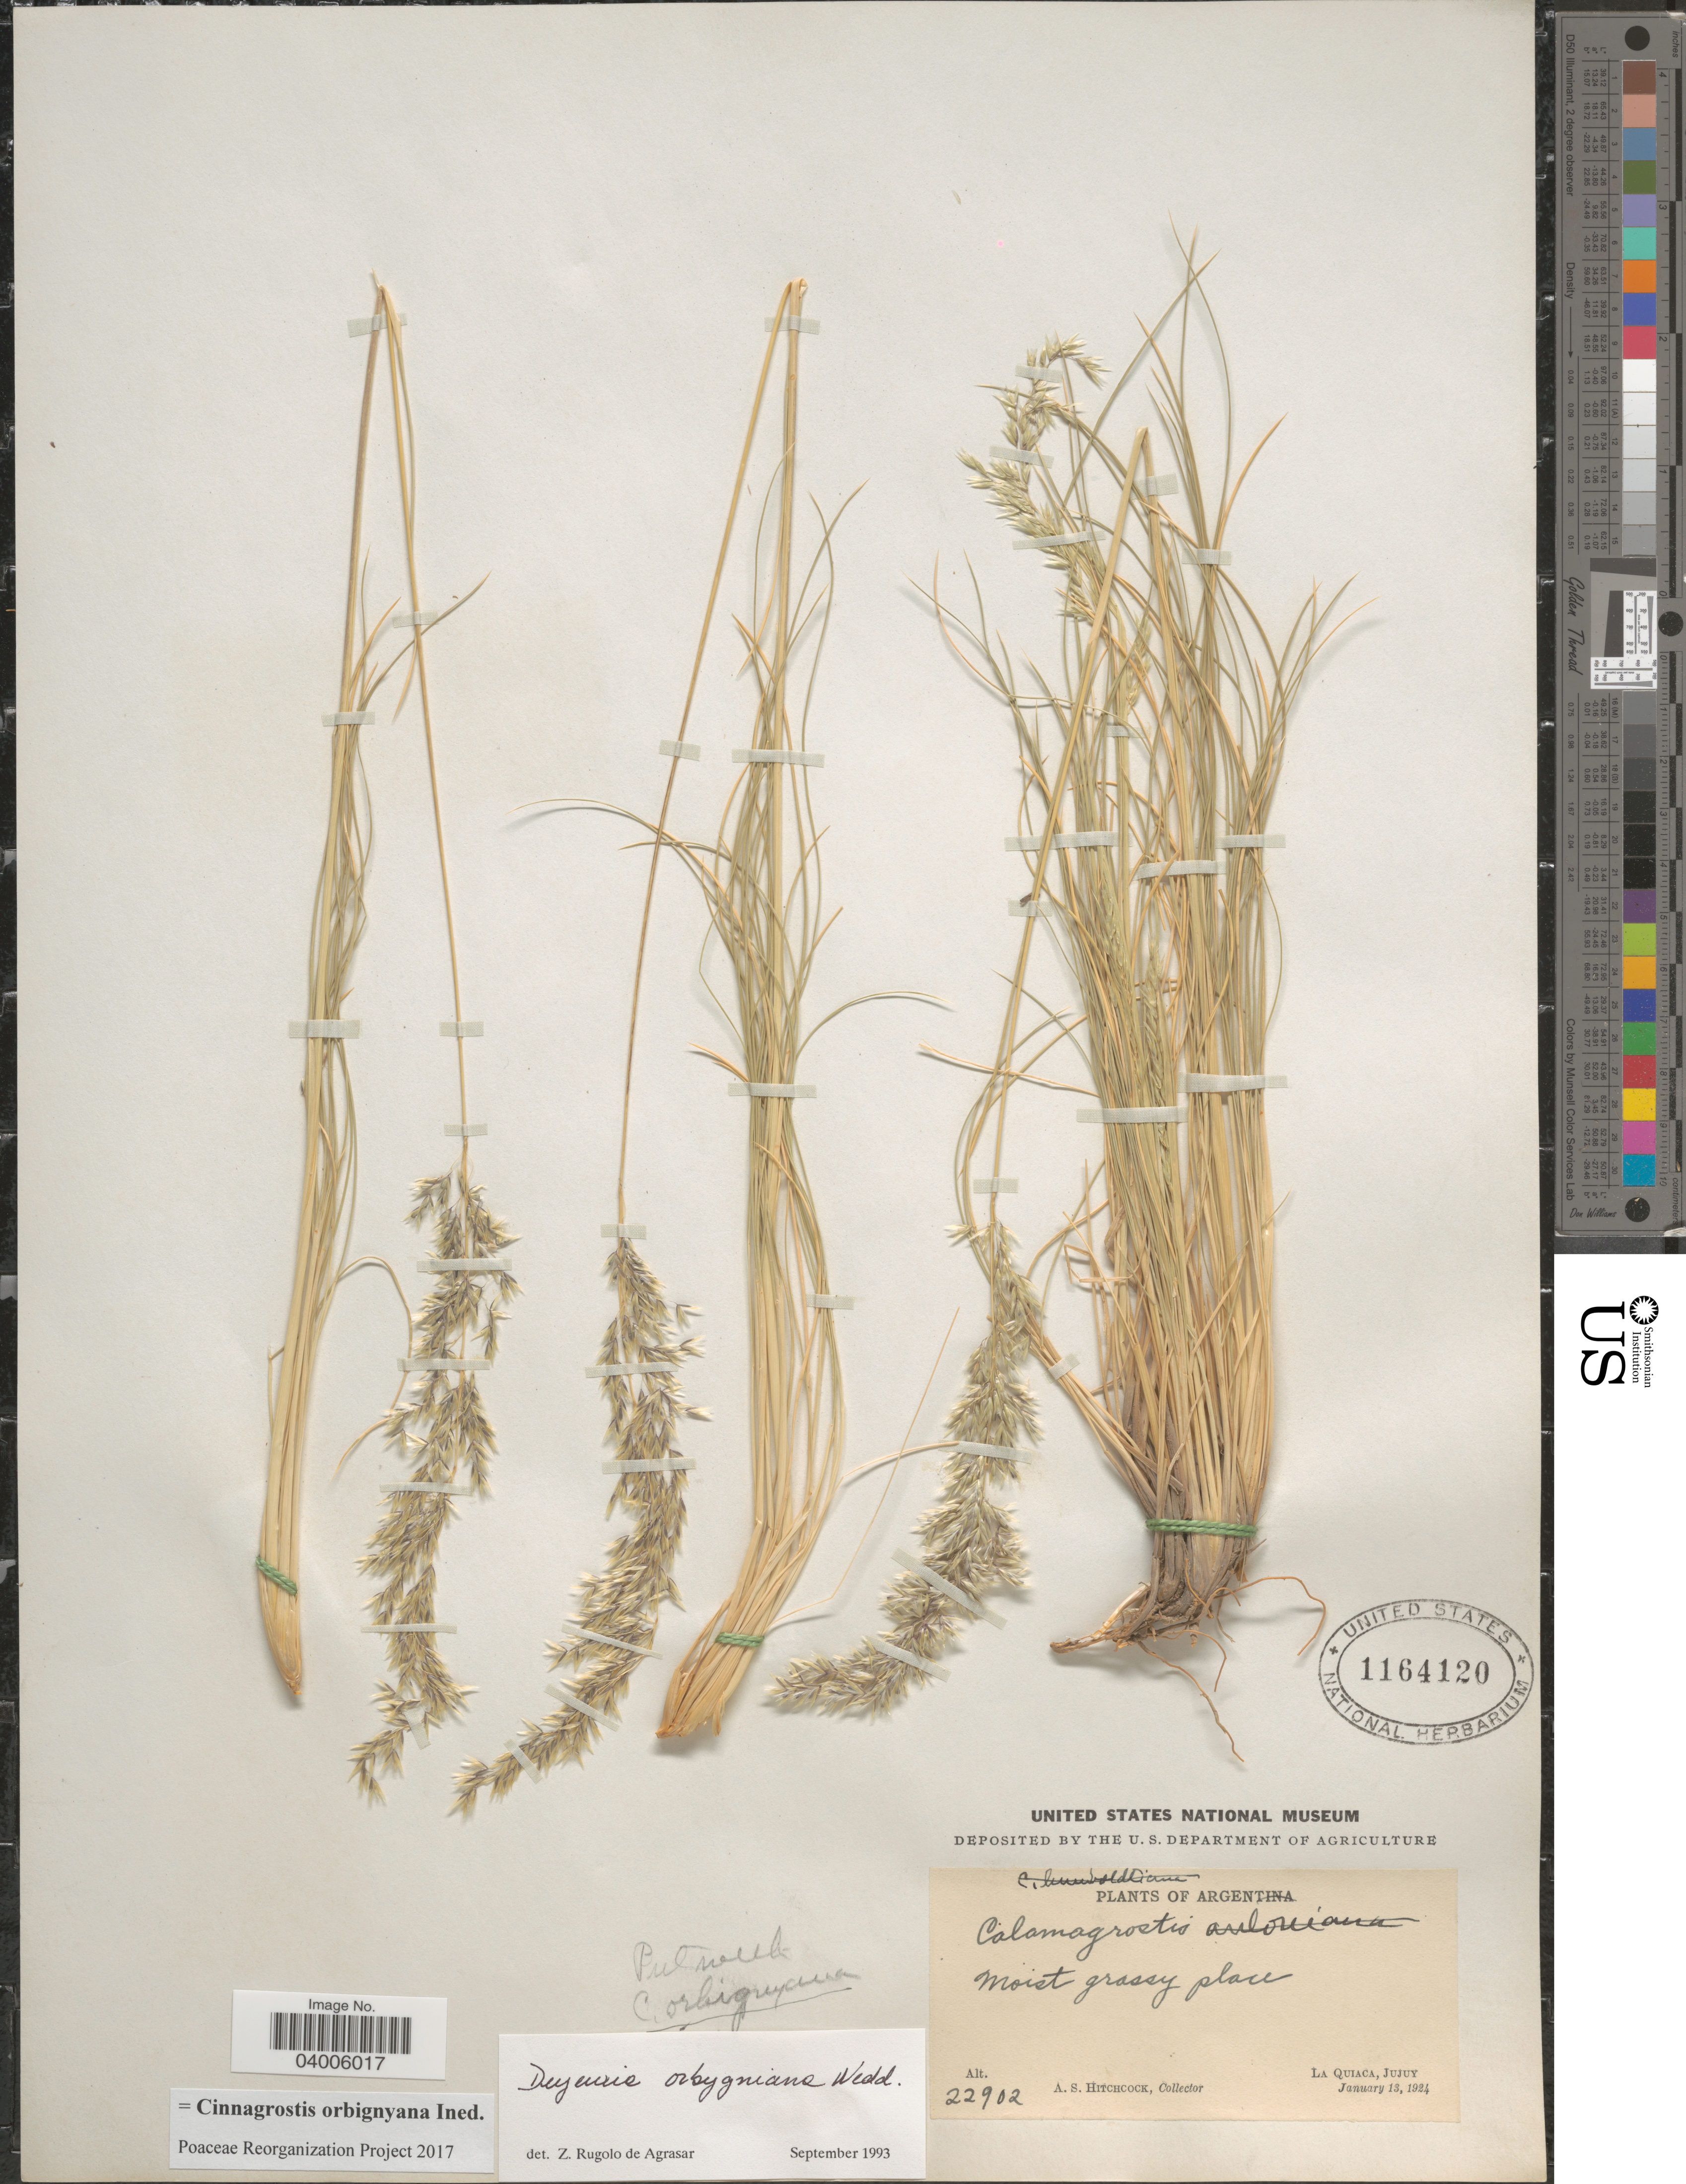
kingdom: Plantae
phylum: Tracheophyta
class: Liliopsida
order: Poales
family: Poaceae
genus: Cinnagrostis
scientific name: Cinnagrostis orbignyana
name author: (Wedd.) P.M. Peterson et al.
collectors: A. S. Hitchcock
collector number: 22902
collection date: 1924-01-13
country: Argentina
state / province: Jujuy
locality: La Quiaca.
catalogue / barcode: US 1164120